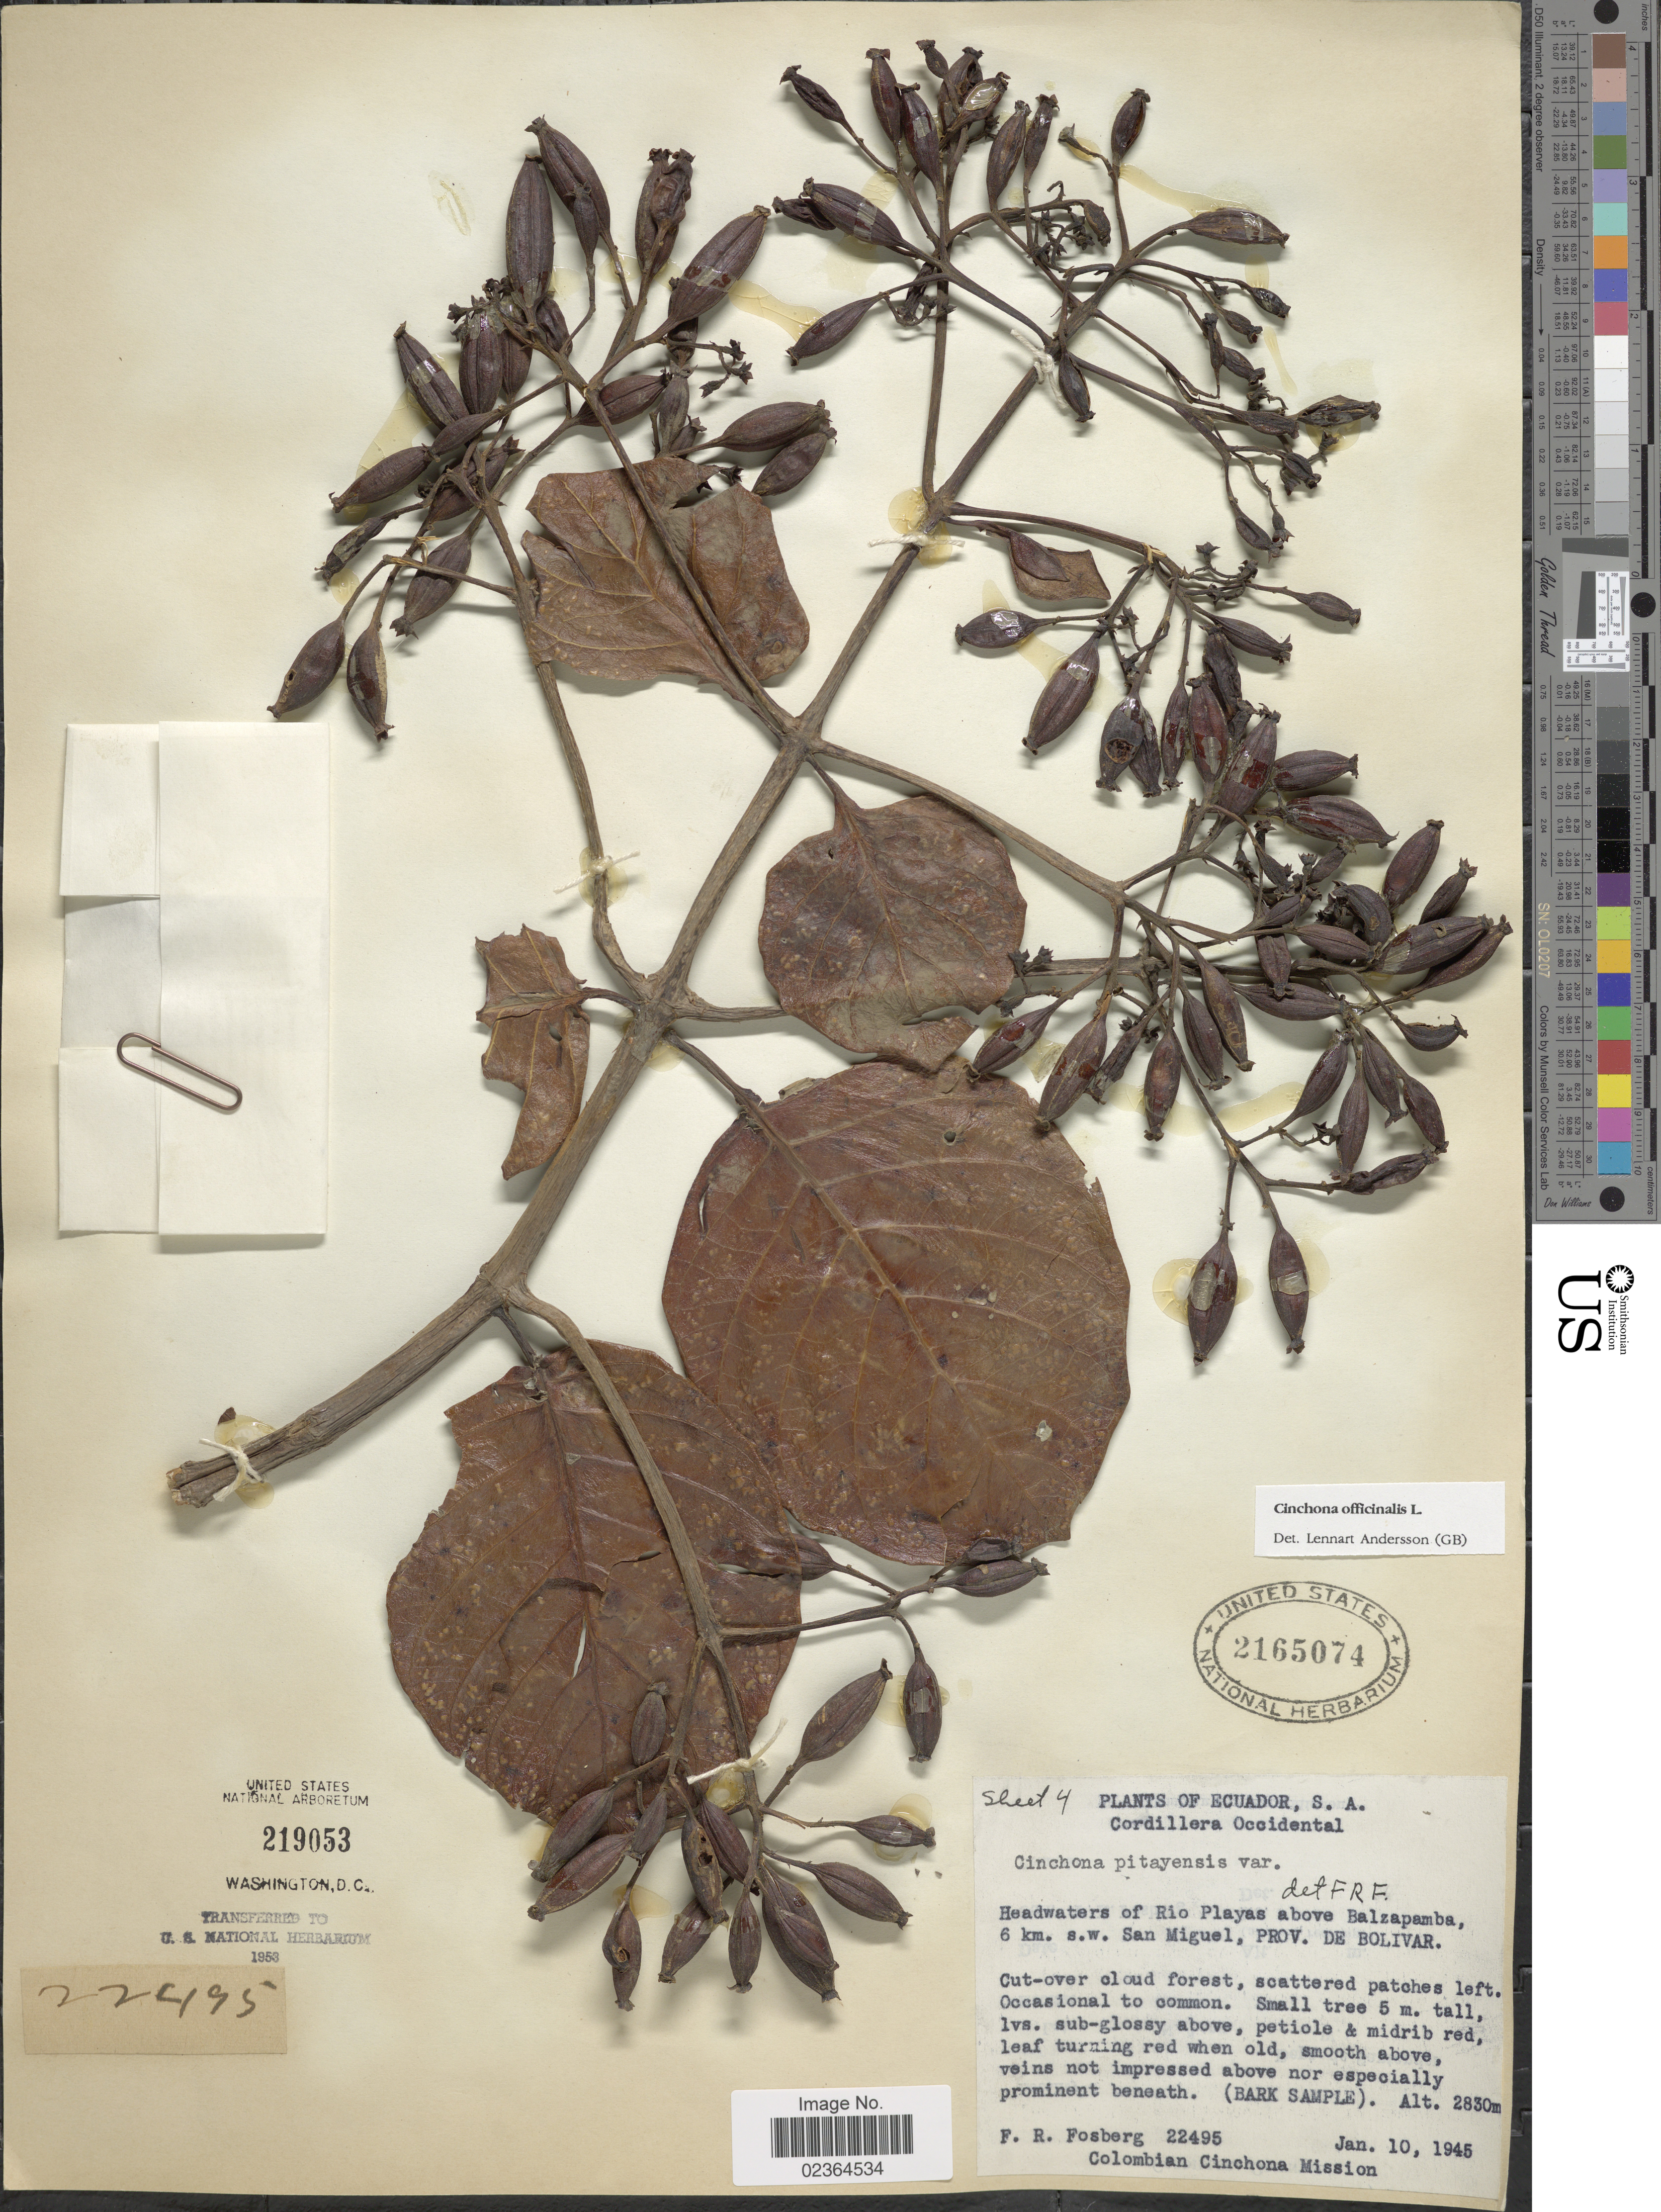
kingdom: Plantae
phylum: Tracheophyta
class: Magnoliopsida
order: Gentianales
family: Rubiaceae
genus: Cinchona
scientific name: Cinchona officinalis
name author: L.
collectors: F. R. Fosberg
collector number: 22495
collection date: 1945-01-10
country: Ecuador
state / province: Bolívar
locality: Cordillera Occidental. Headwaters of Rio Playas above Balzapamba, 6 km. s.w. San Miguel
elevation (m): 2830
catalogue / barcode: US 2165074